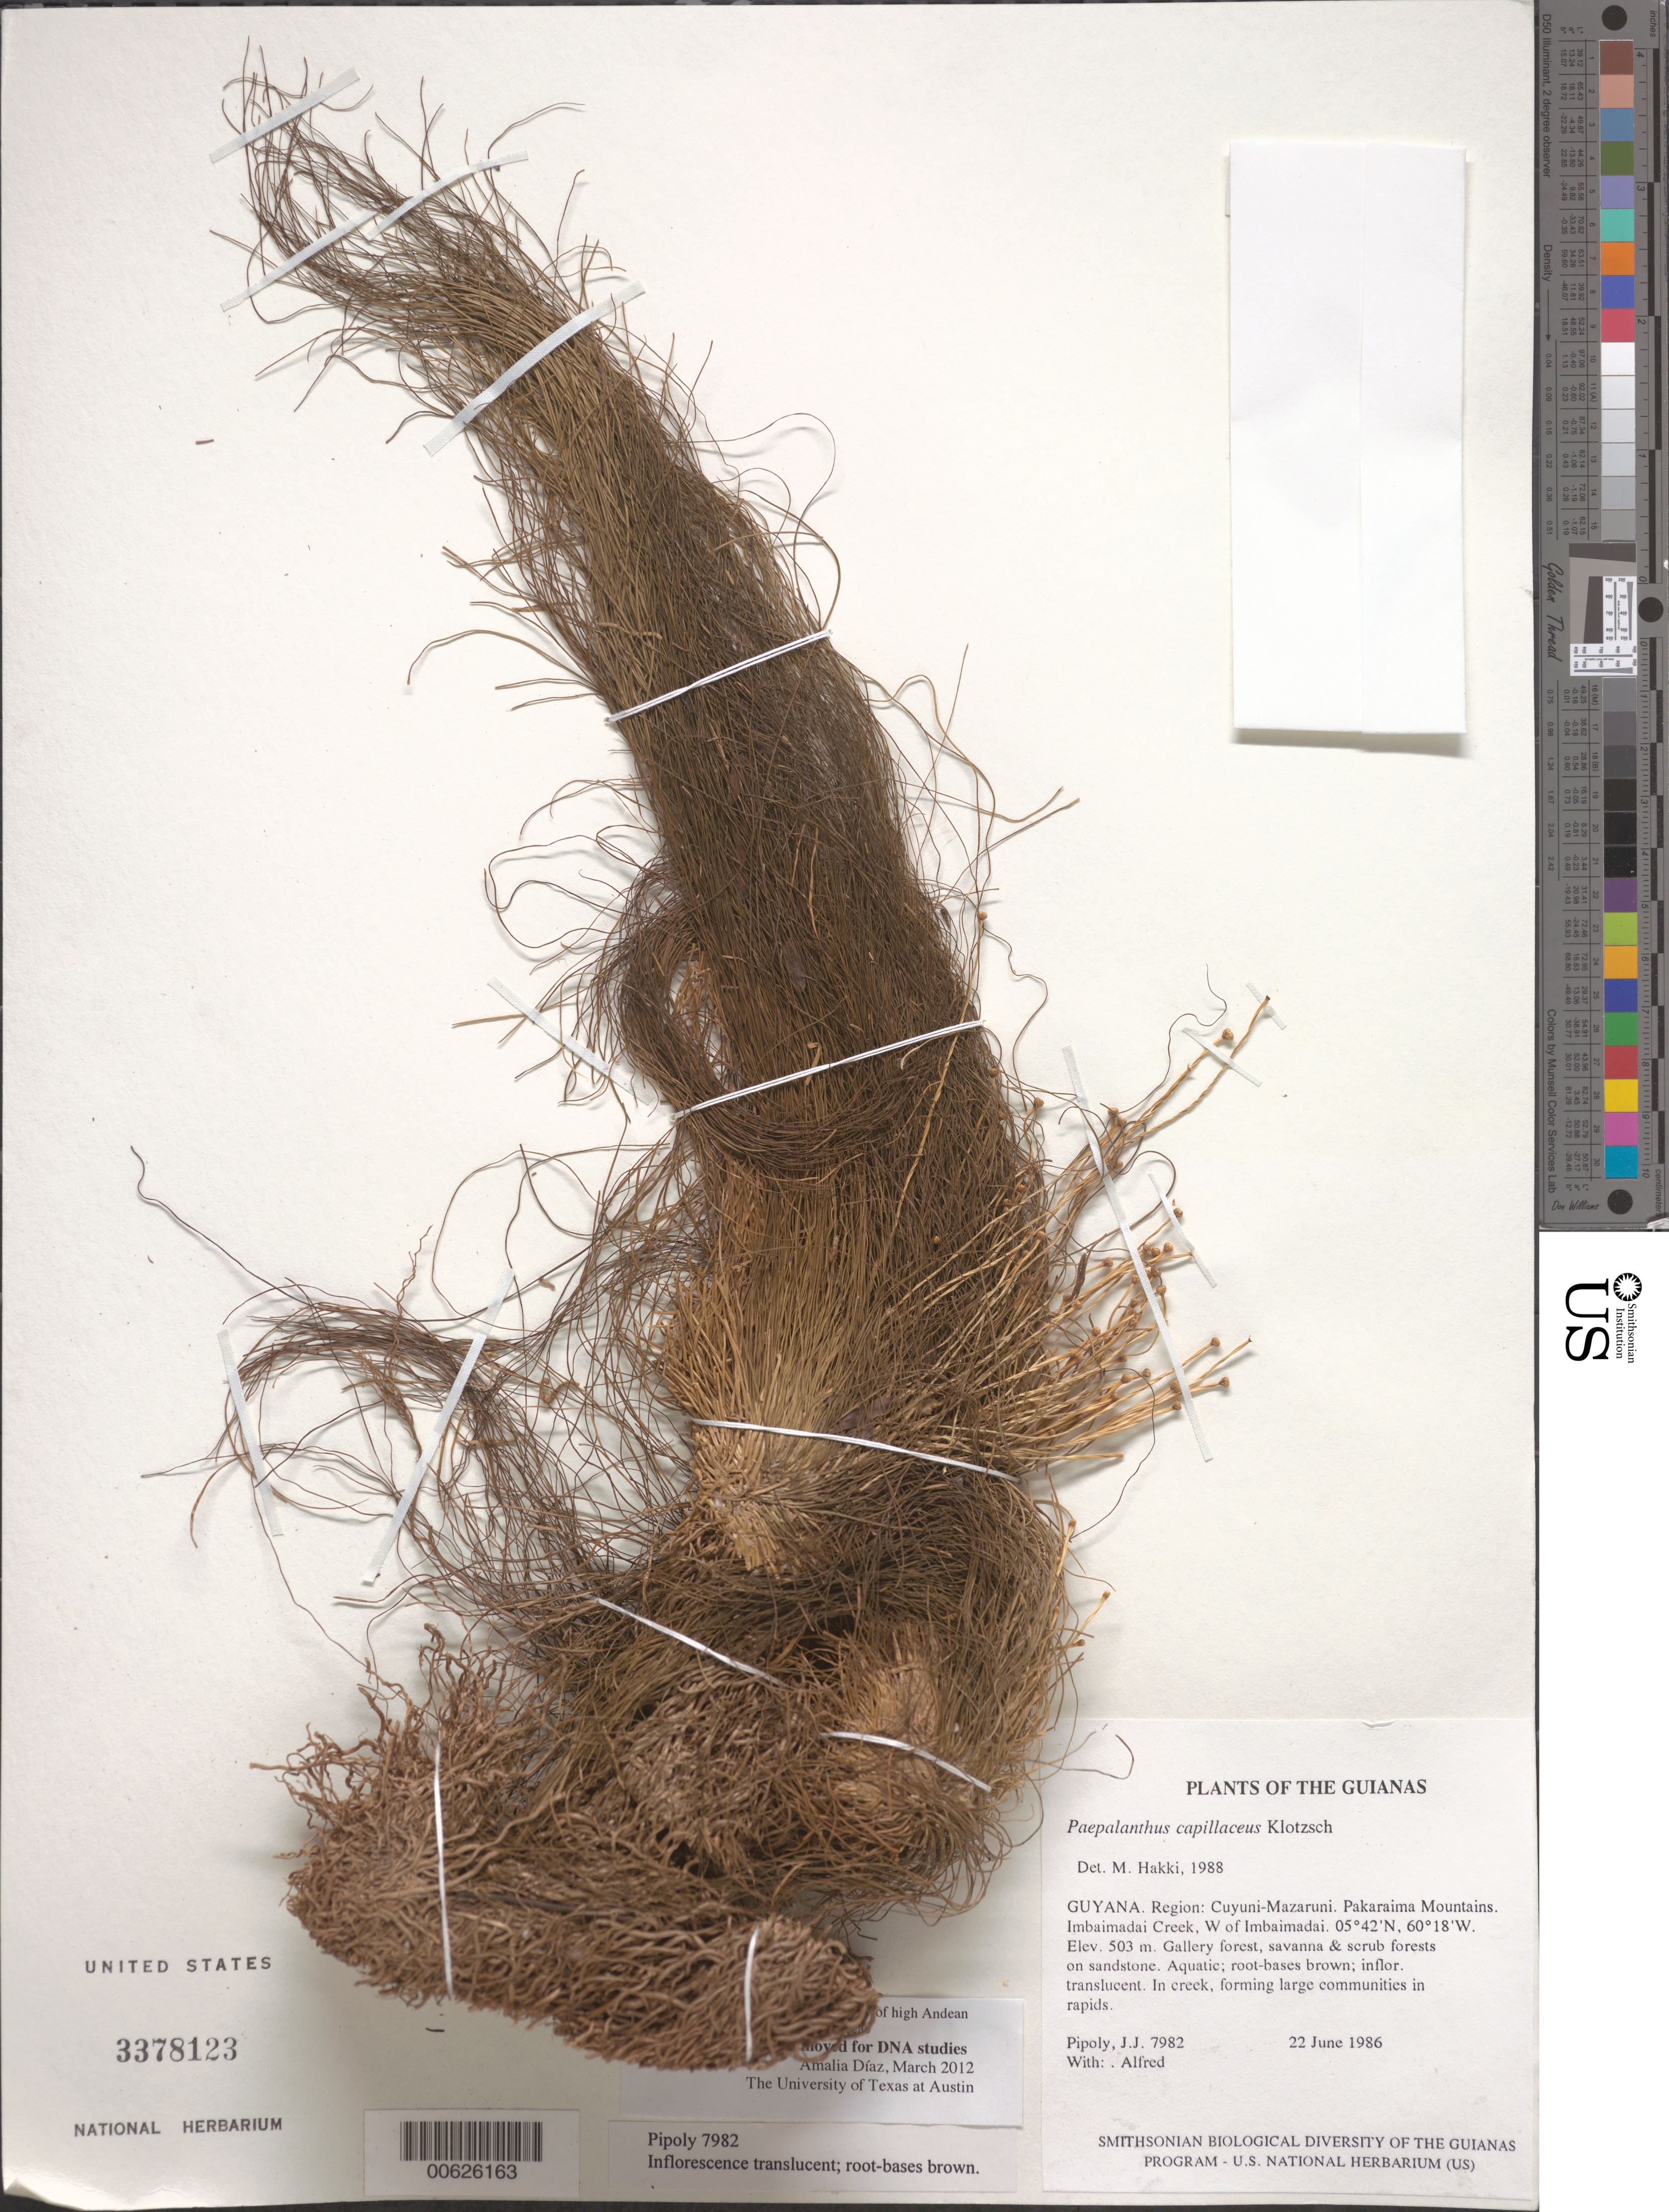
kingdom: Plantae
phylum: Tracheophyta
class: Liliopsida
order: Poales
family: Eriocaulaceae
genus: Paepalanthus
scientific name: Paepalanthus capillaceus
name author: Klotzsch ex Körn.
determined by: Hakki, M. J.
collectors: J. J. Pipoly & K. Alfred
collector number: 7982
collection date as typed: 22 June 1986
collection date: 1986-06-22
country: Guyana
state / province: Cuyuni-Mazaruni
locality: Pakaraima Mts. Imbaimadai Creek, W of Imbaimadai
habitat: Gallery forest, savanna and scrub forests on sandstone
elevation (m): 503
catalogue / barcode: US 3378123